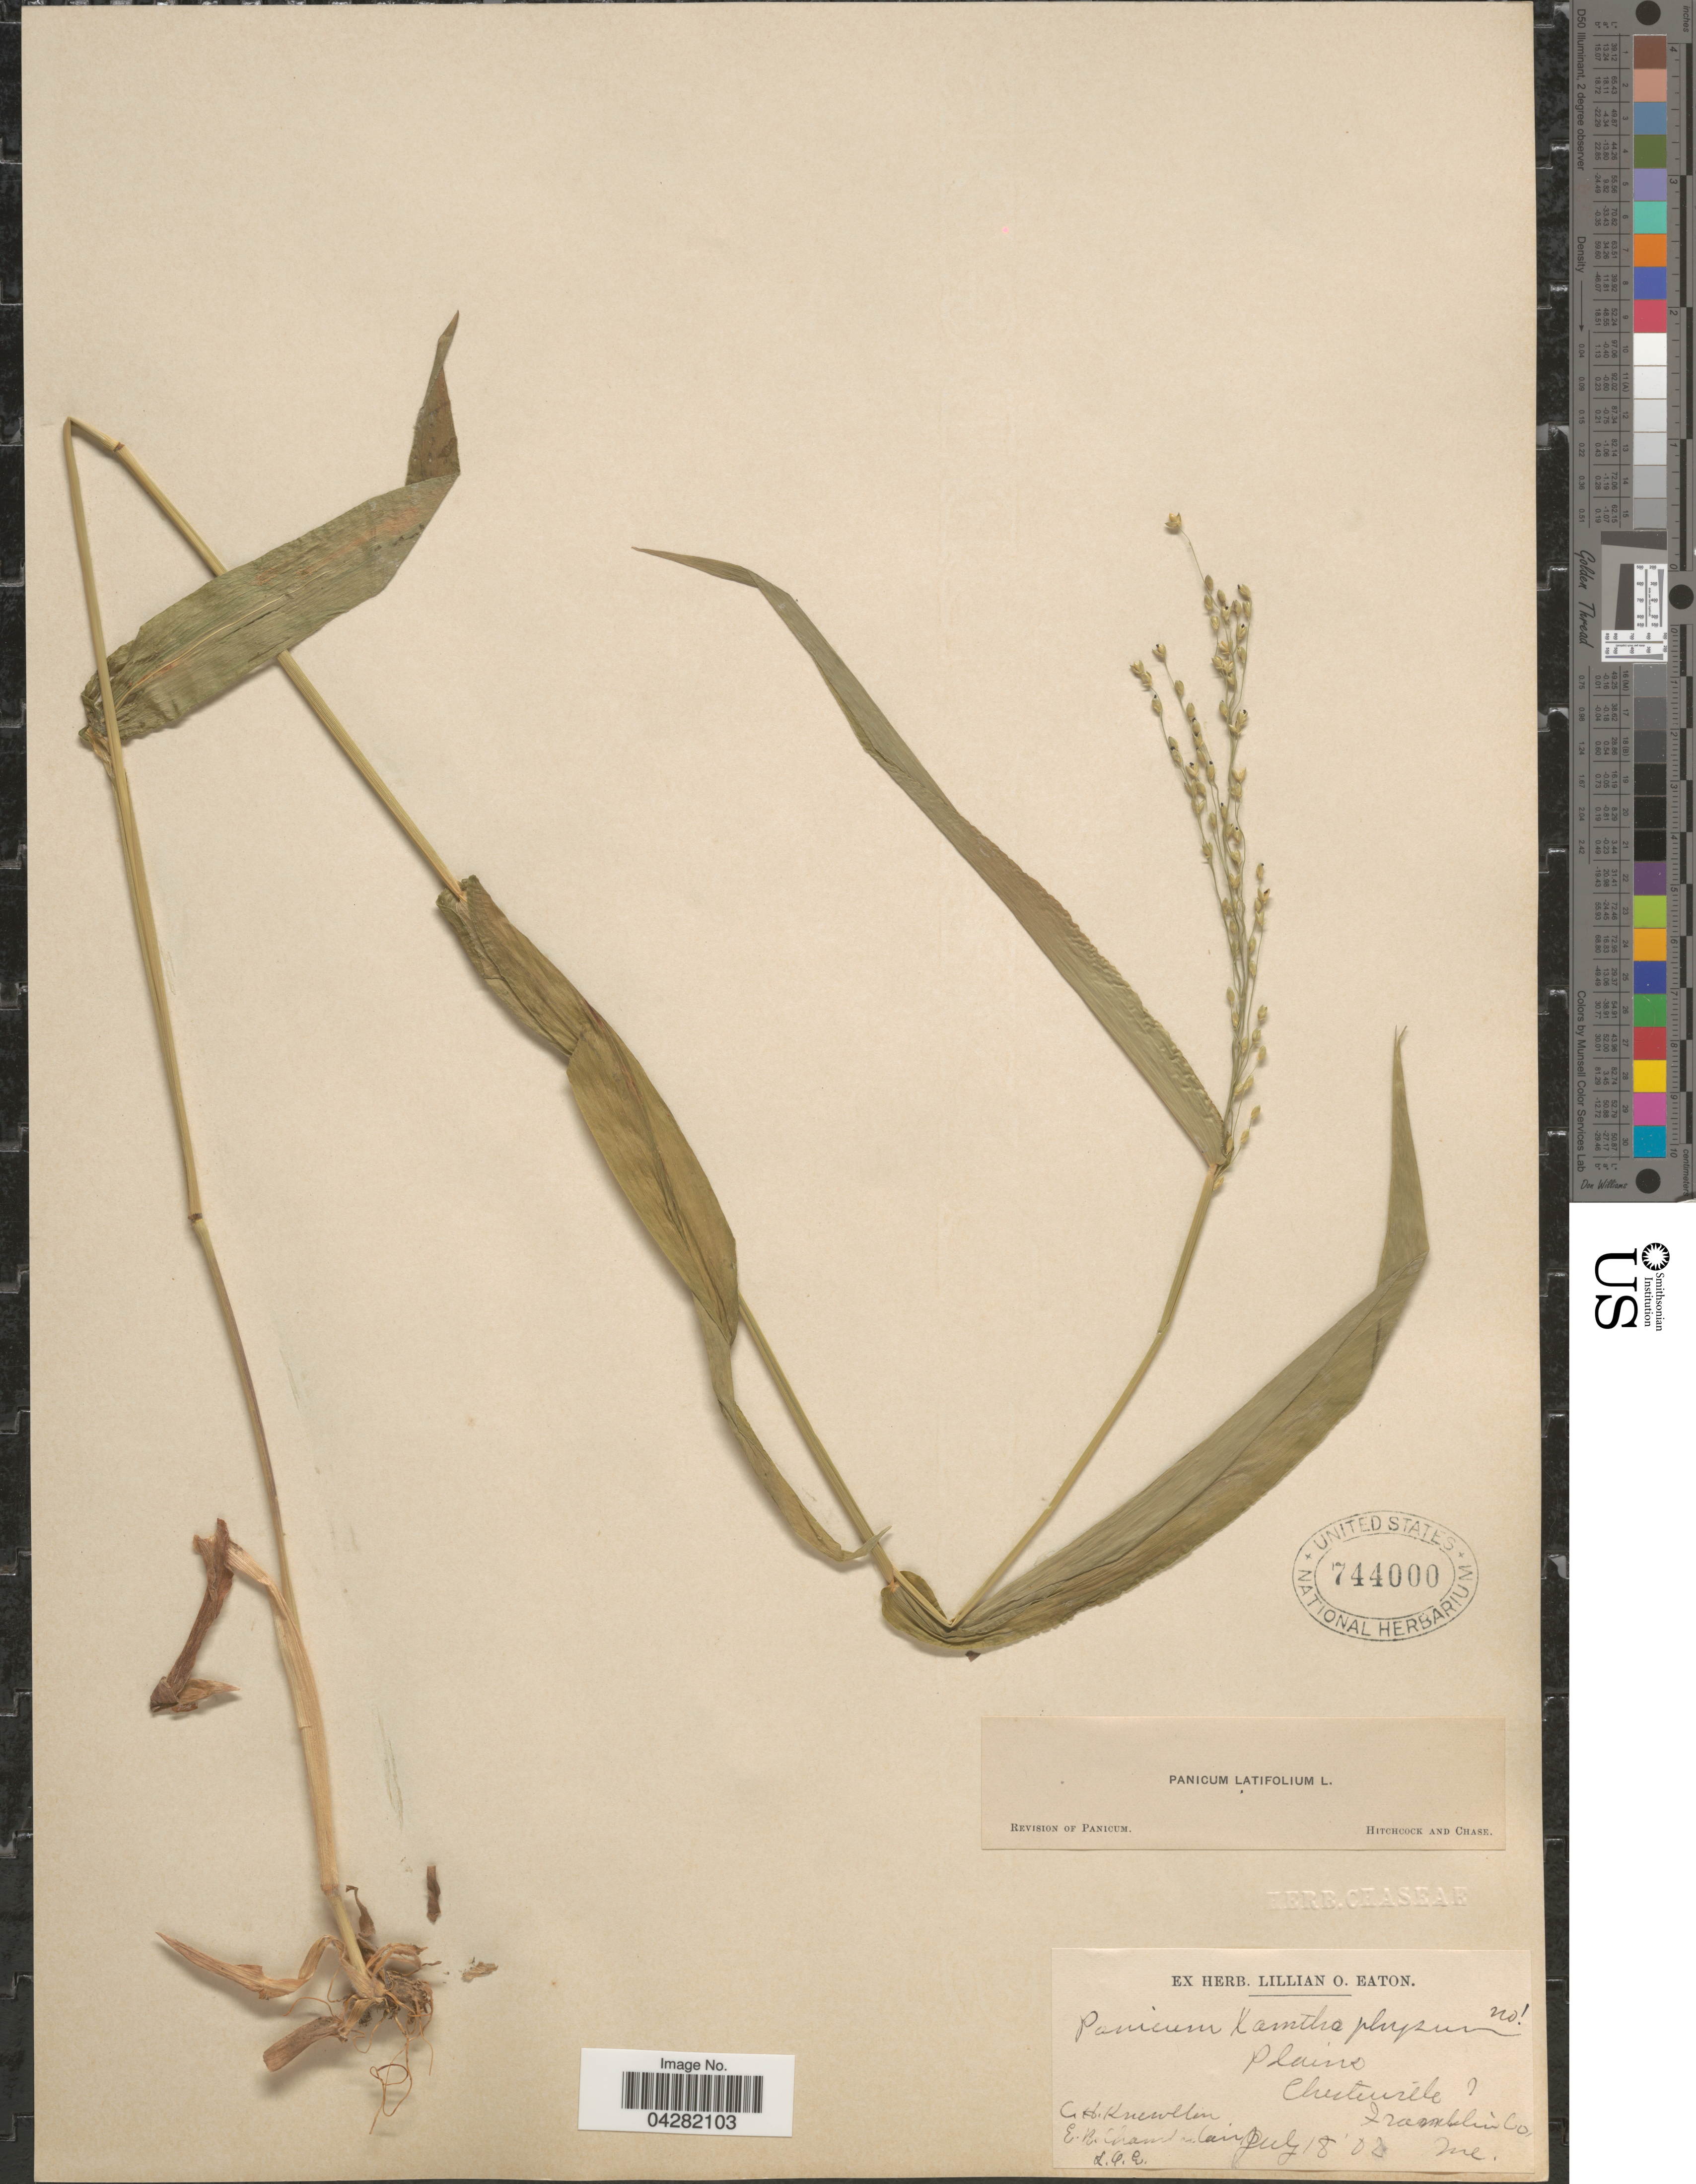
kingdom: Plantae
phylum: Tracheophyta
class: Liliopsida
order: Poales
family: Poaceae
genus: Dichanthelium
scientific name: Dichanthelium latifolium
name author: (L.) Harvill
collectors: C. H. Knowlton, E. Chamberlain & L. O. Eaton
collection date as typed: Transcribed d/m/y: 18/7/3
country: United States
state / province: Maine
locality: Plains. Chesterville. Franklin Co.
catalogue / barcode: US 744000